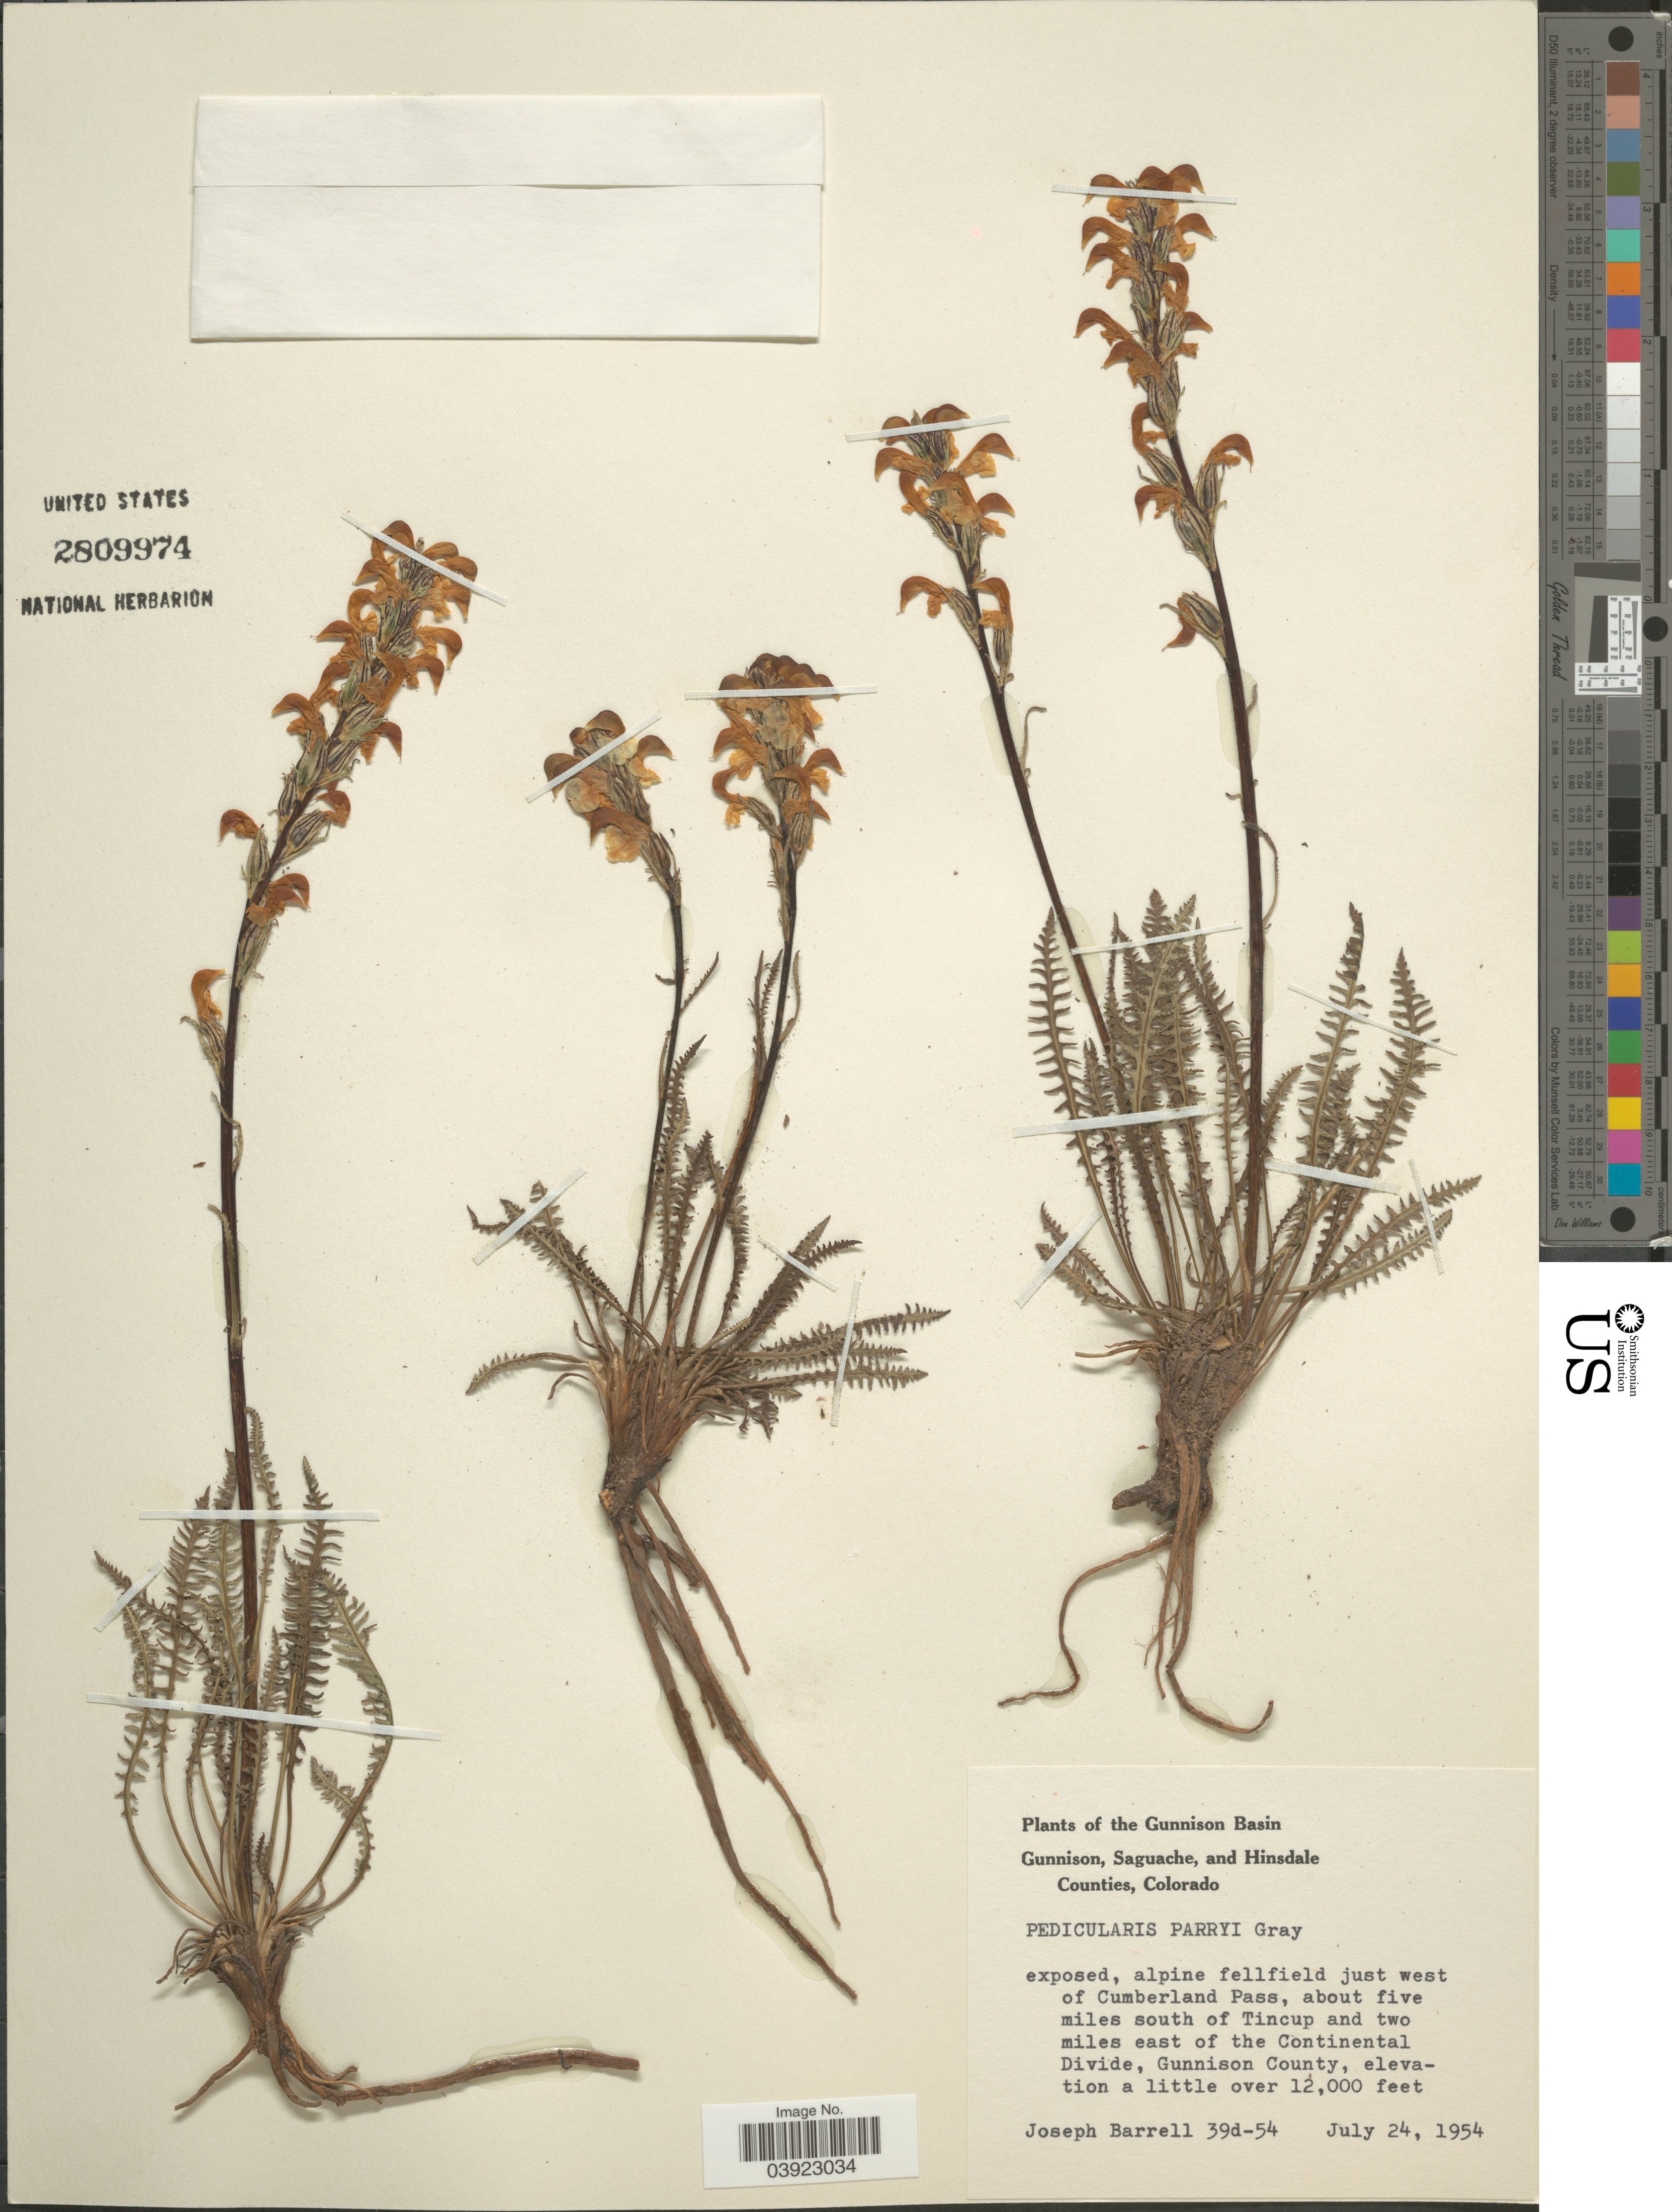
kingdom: Plantae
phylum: Tracheophyta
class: Magnoliopsida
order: Lamiales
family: Orobanchaceae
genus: Pedicularis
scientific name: Pedicularis parryi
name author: A. Gray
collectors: J. Barrell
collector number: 39d-54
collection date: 1954-07-24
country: United States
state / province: Colorado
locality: Gunnison Basin. Exposed, alpine fellfield just west of Cumberland Pass, about five miles south of Tincup and two miles east of the Continental Divide, Gunnison County.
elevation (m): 3658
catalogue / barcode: US 2809974